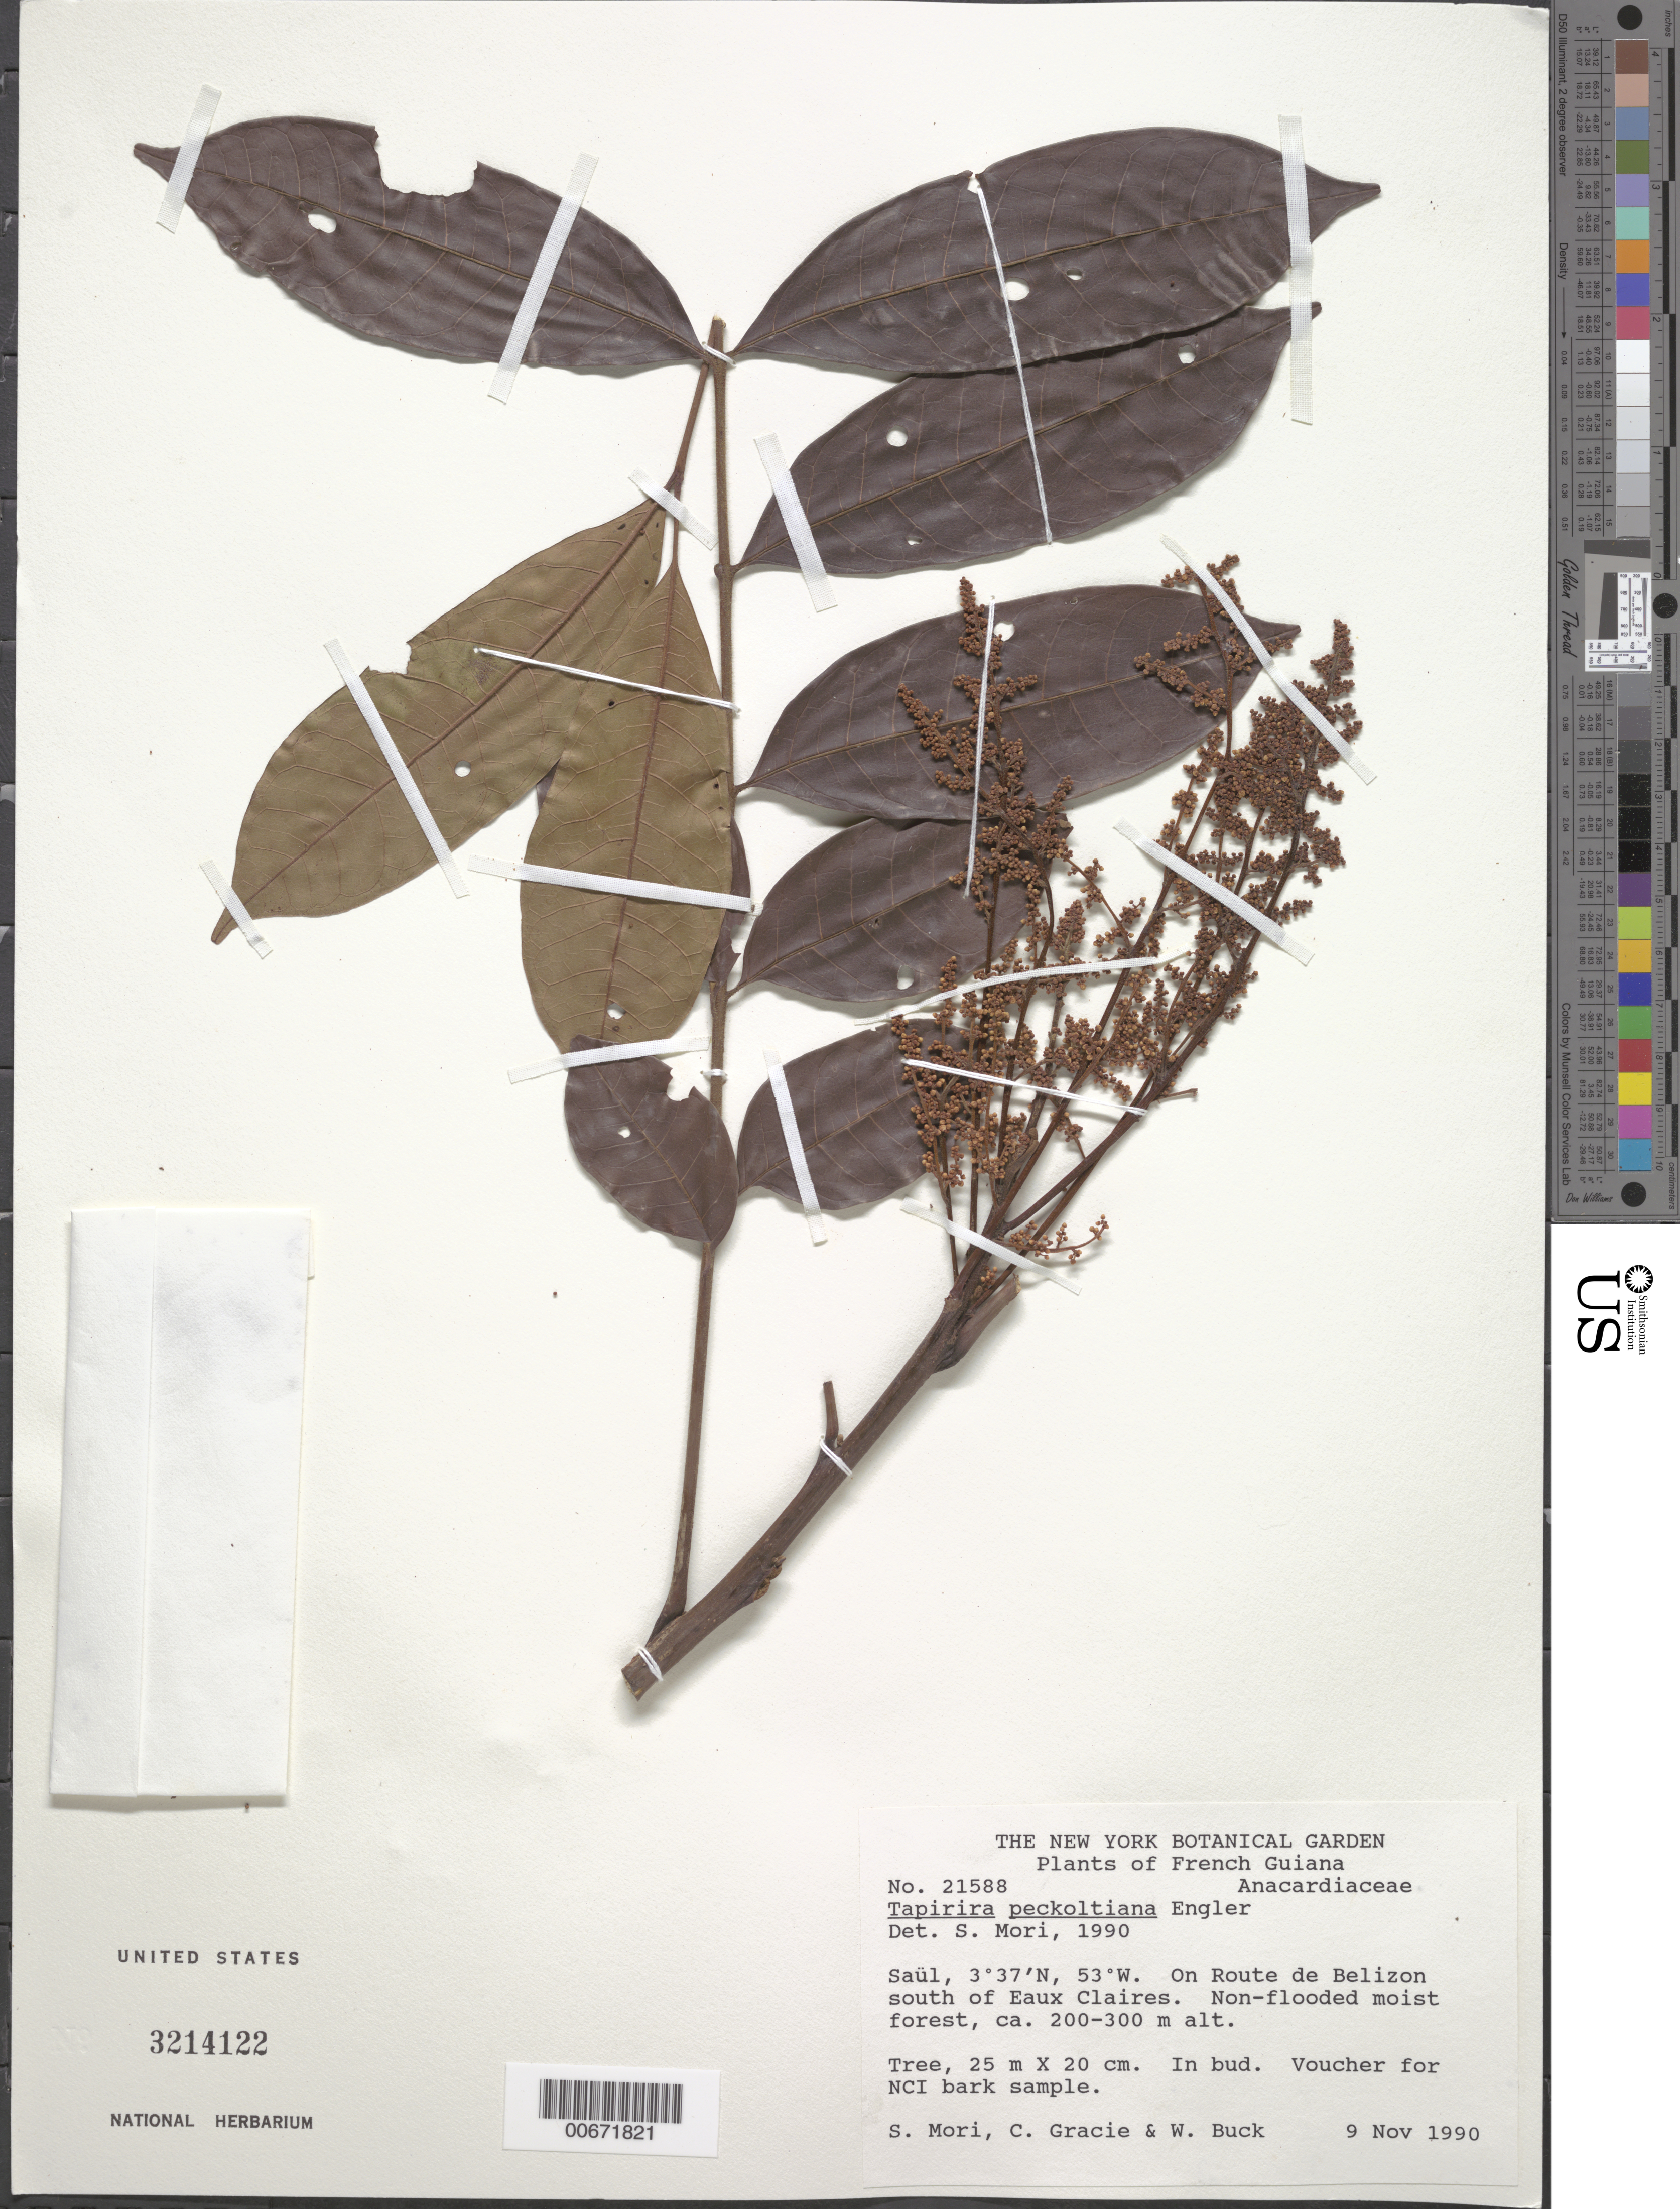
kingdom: Plantae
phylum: Tracheophyta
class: Magnoliopsida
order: Sapindales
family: Anacardiaceae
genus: Tapirira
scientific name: Tapirira obtusa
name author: (Benth.) J.D. Mitch.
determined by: Mitchell, John D.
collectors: S. Mori, C. A. Gracie & W. Buck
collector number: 21588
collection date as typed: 9-Nov-90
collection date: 1990-11-09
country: French Guiana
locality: Saül, Route de Bélizon north of Eaux Claires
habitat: Non-flooded moist forest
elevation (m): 200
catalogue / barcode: US 3214122